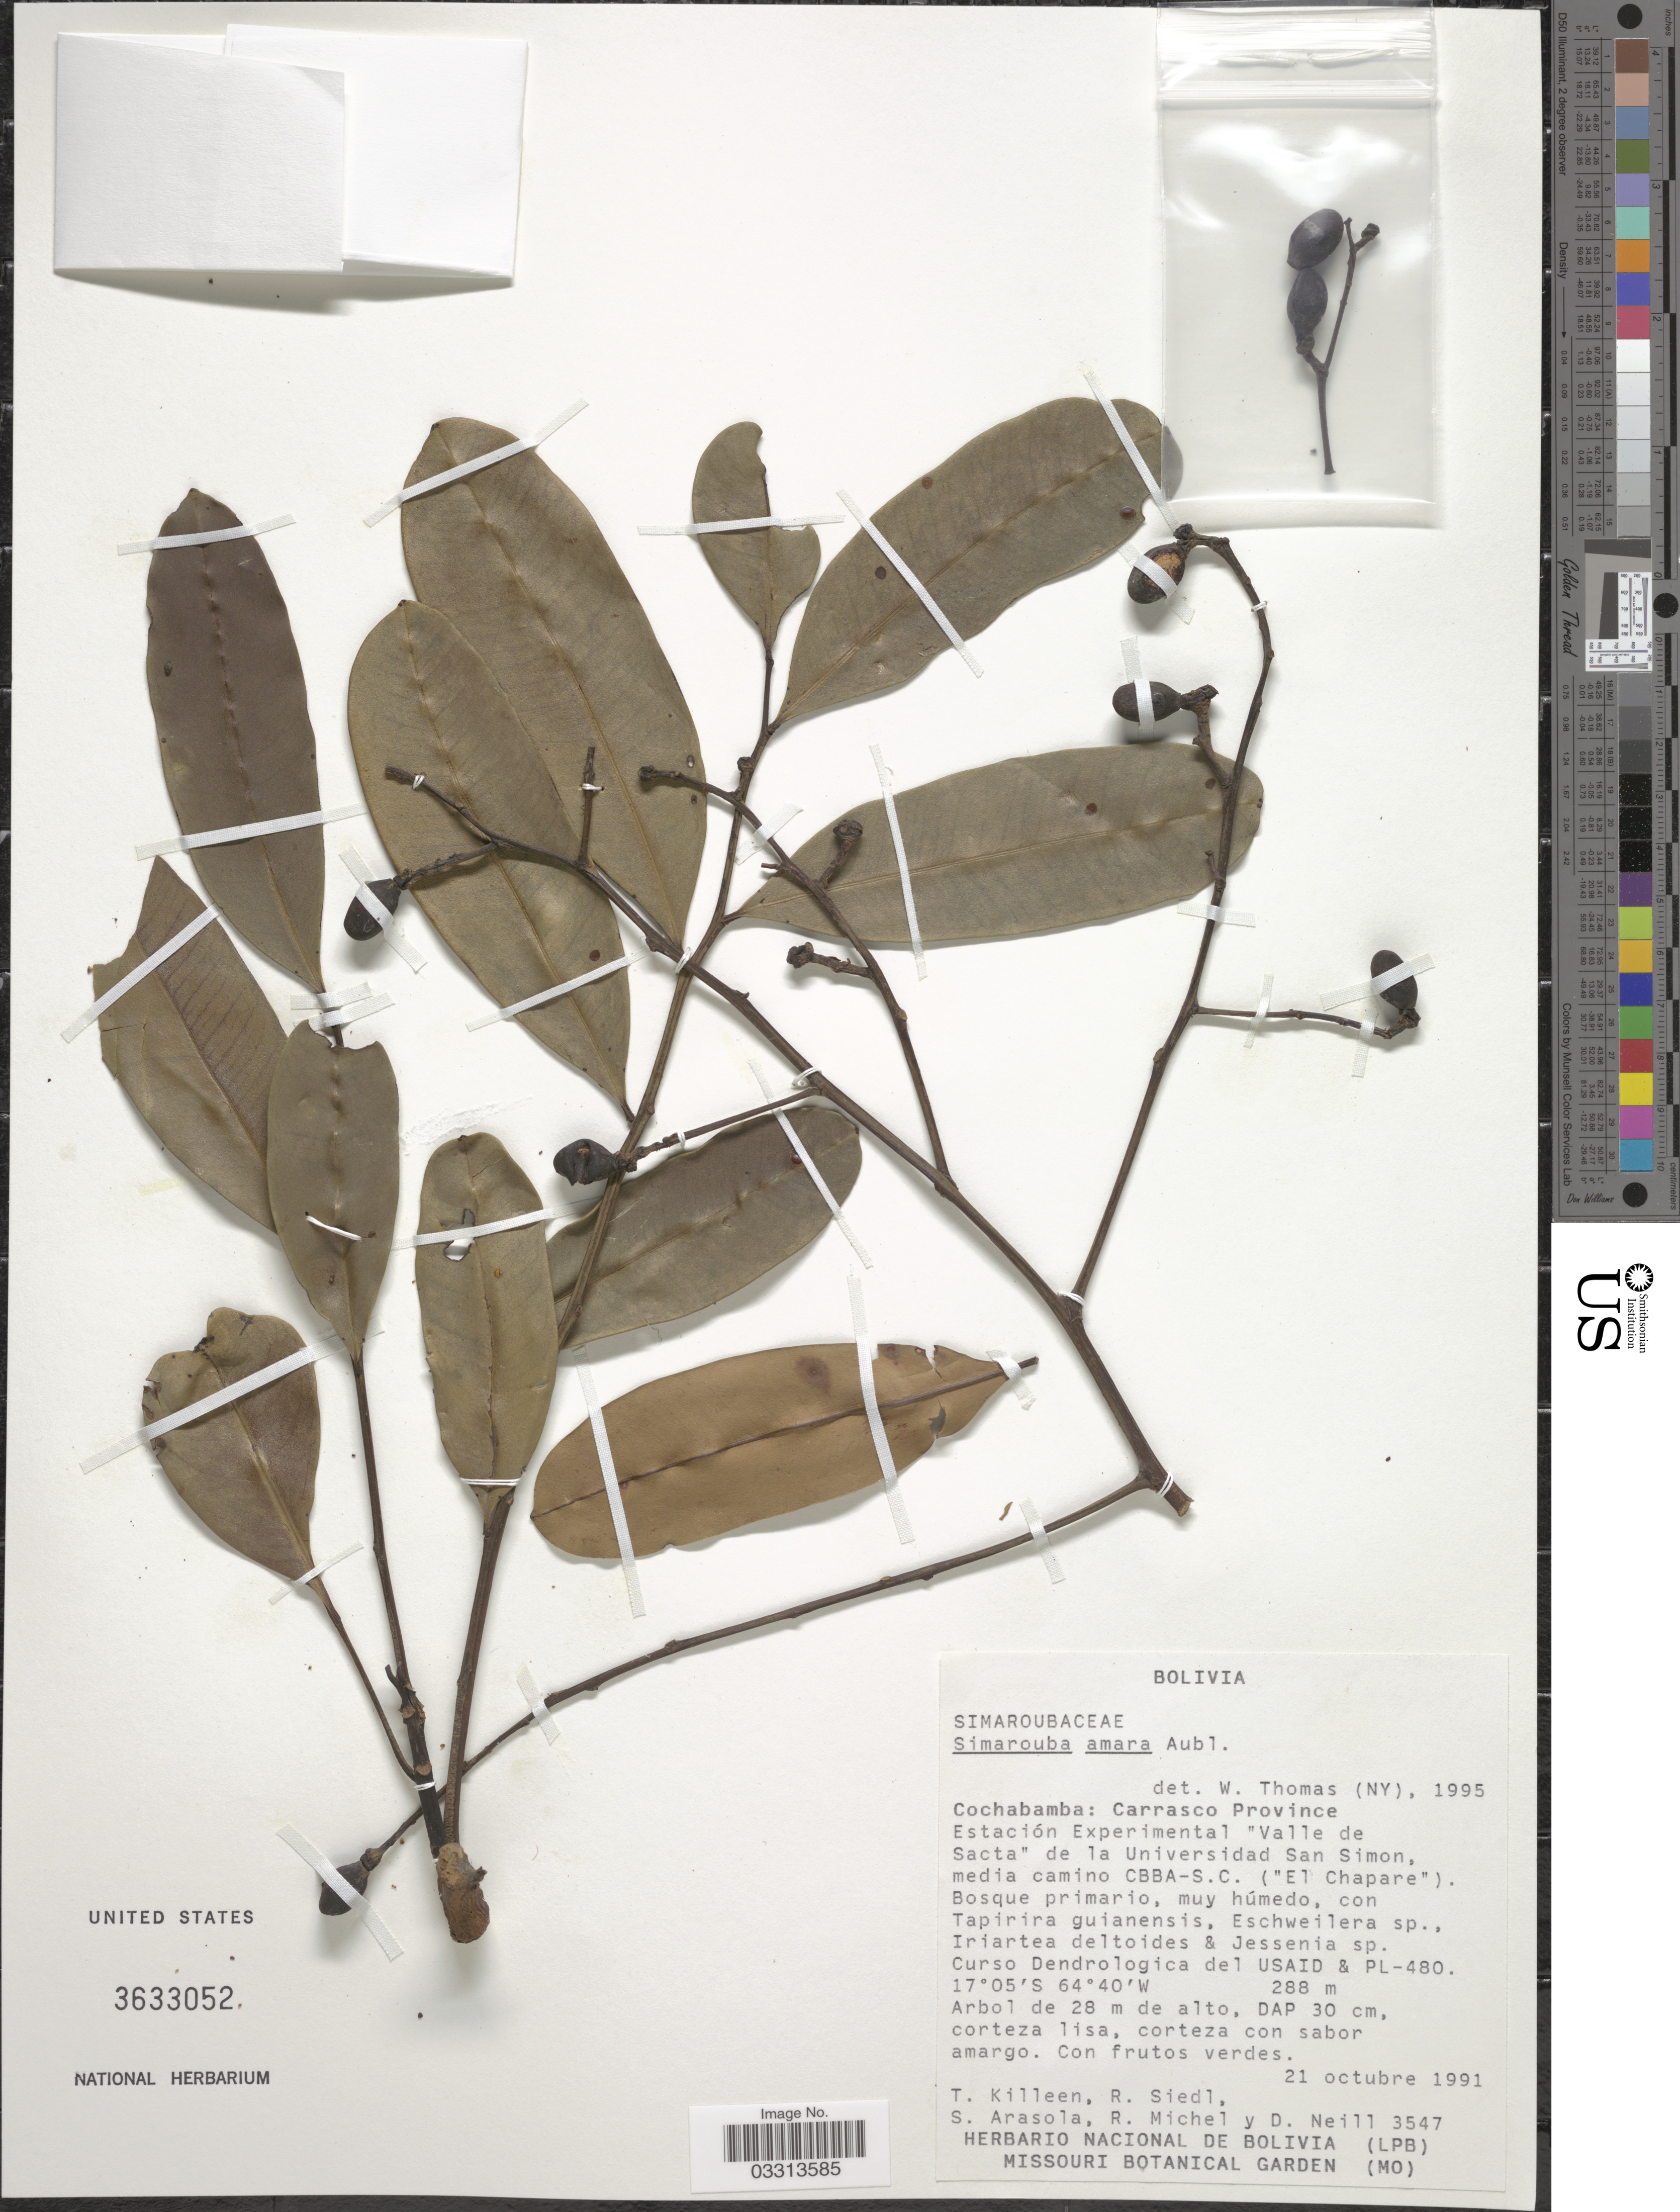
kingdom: Plantae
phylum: Tracheophyta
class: Magnoliopsida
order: Sapindales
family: Simaroubaceae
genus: Simarouba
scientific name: Simarouba amara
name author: Aubl.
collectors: T. J. Killeen, R. Siedl, S. Arasola, R. Michel & D. Neill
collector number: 3547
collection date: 1991-10-21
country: Bolivia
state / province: Cochabamba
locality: Carrasco Province, Estación Experimental "Valle de Sacta" de la Universidad San Simon, media camino CBBA-S.C. ("El Chapare").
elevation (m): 288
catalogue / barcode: US 3633052